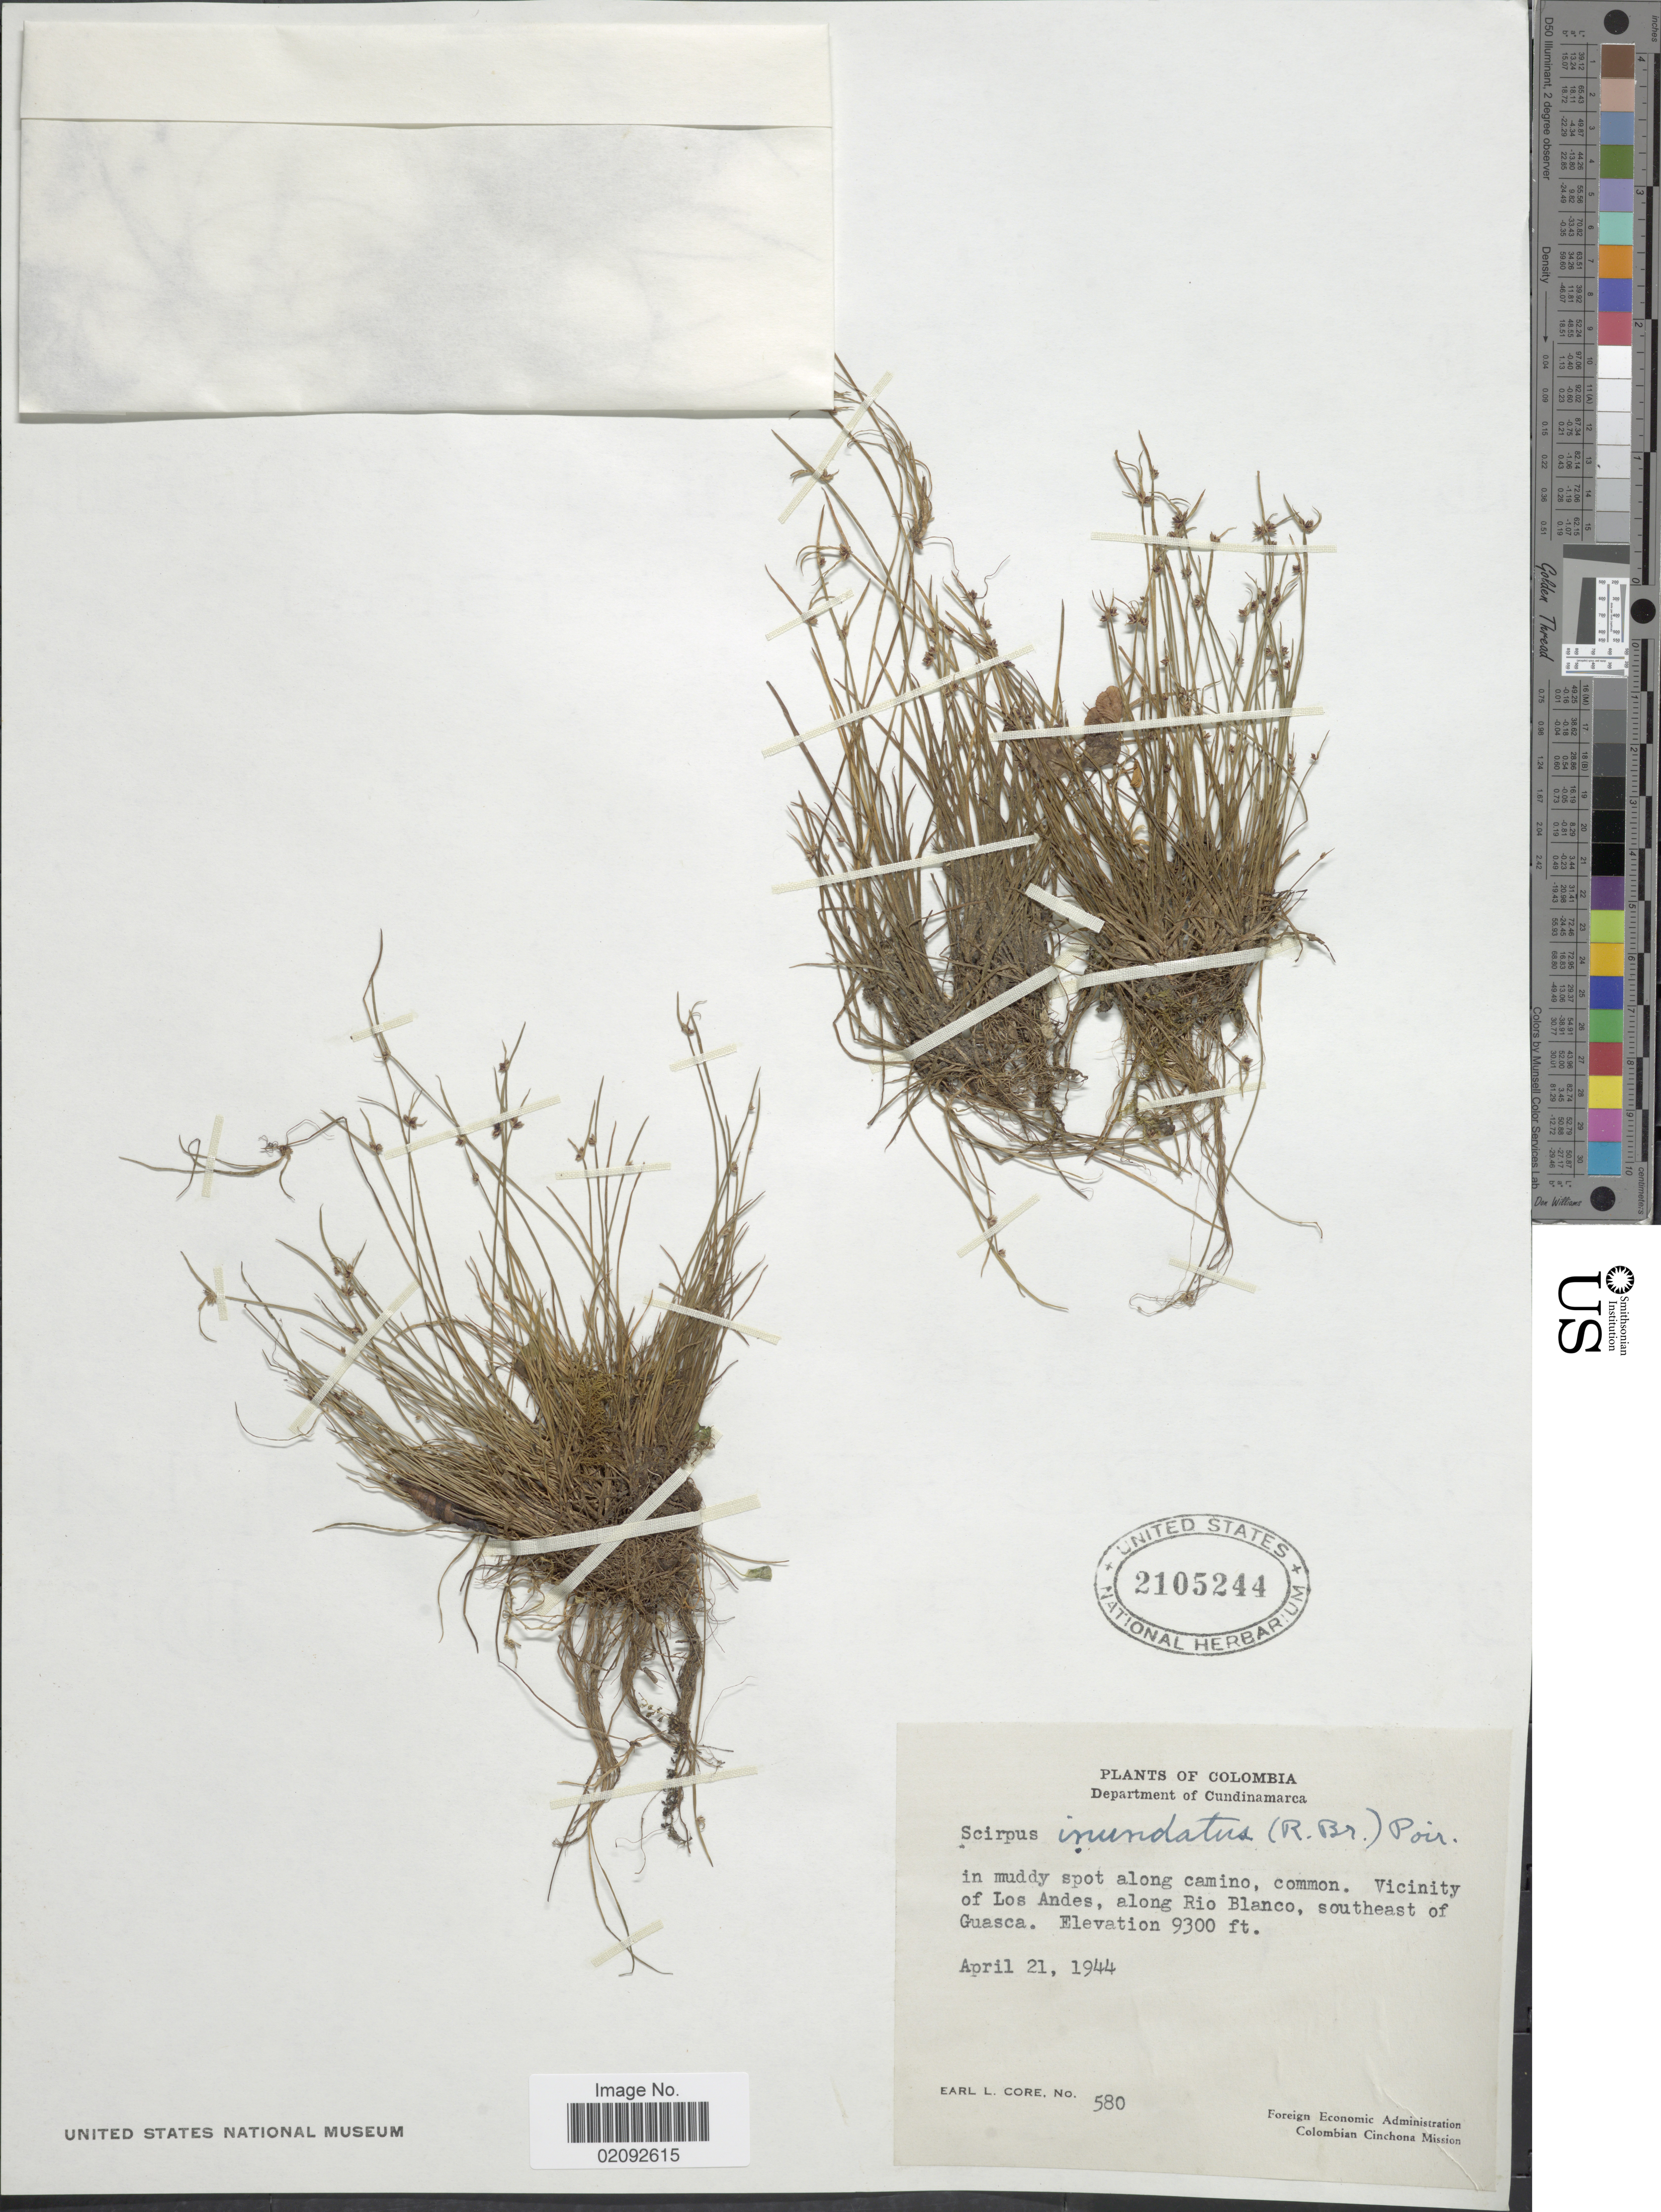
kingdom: Plantae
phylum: Tracheophyta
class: Liliopsida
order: Poales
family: Cyperaceae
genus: Isolepis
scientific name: Isolepis nigricans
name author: Kunth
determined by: Strong, Mark T., (BOT), Smithsonian Institution - National Museum of Natural History (UNITED STATES)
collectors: E. L. Core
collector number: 580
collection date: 1944-04-21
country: Colombia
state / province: Cundinamarca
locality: In muddy spot along camino, vicinity of Los Andes, along Rio Blanco, southeast of Guasca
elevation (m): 2835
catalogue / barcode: US 2105244